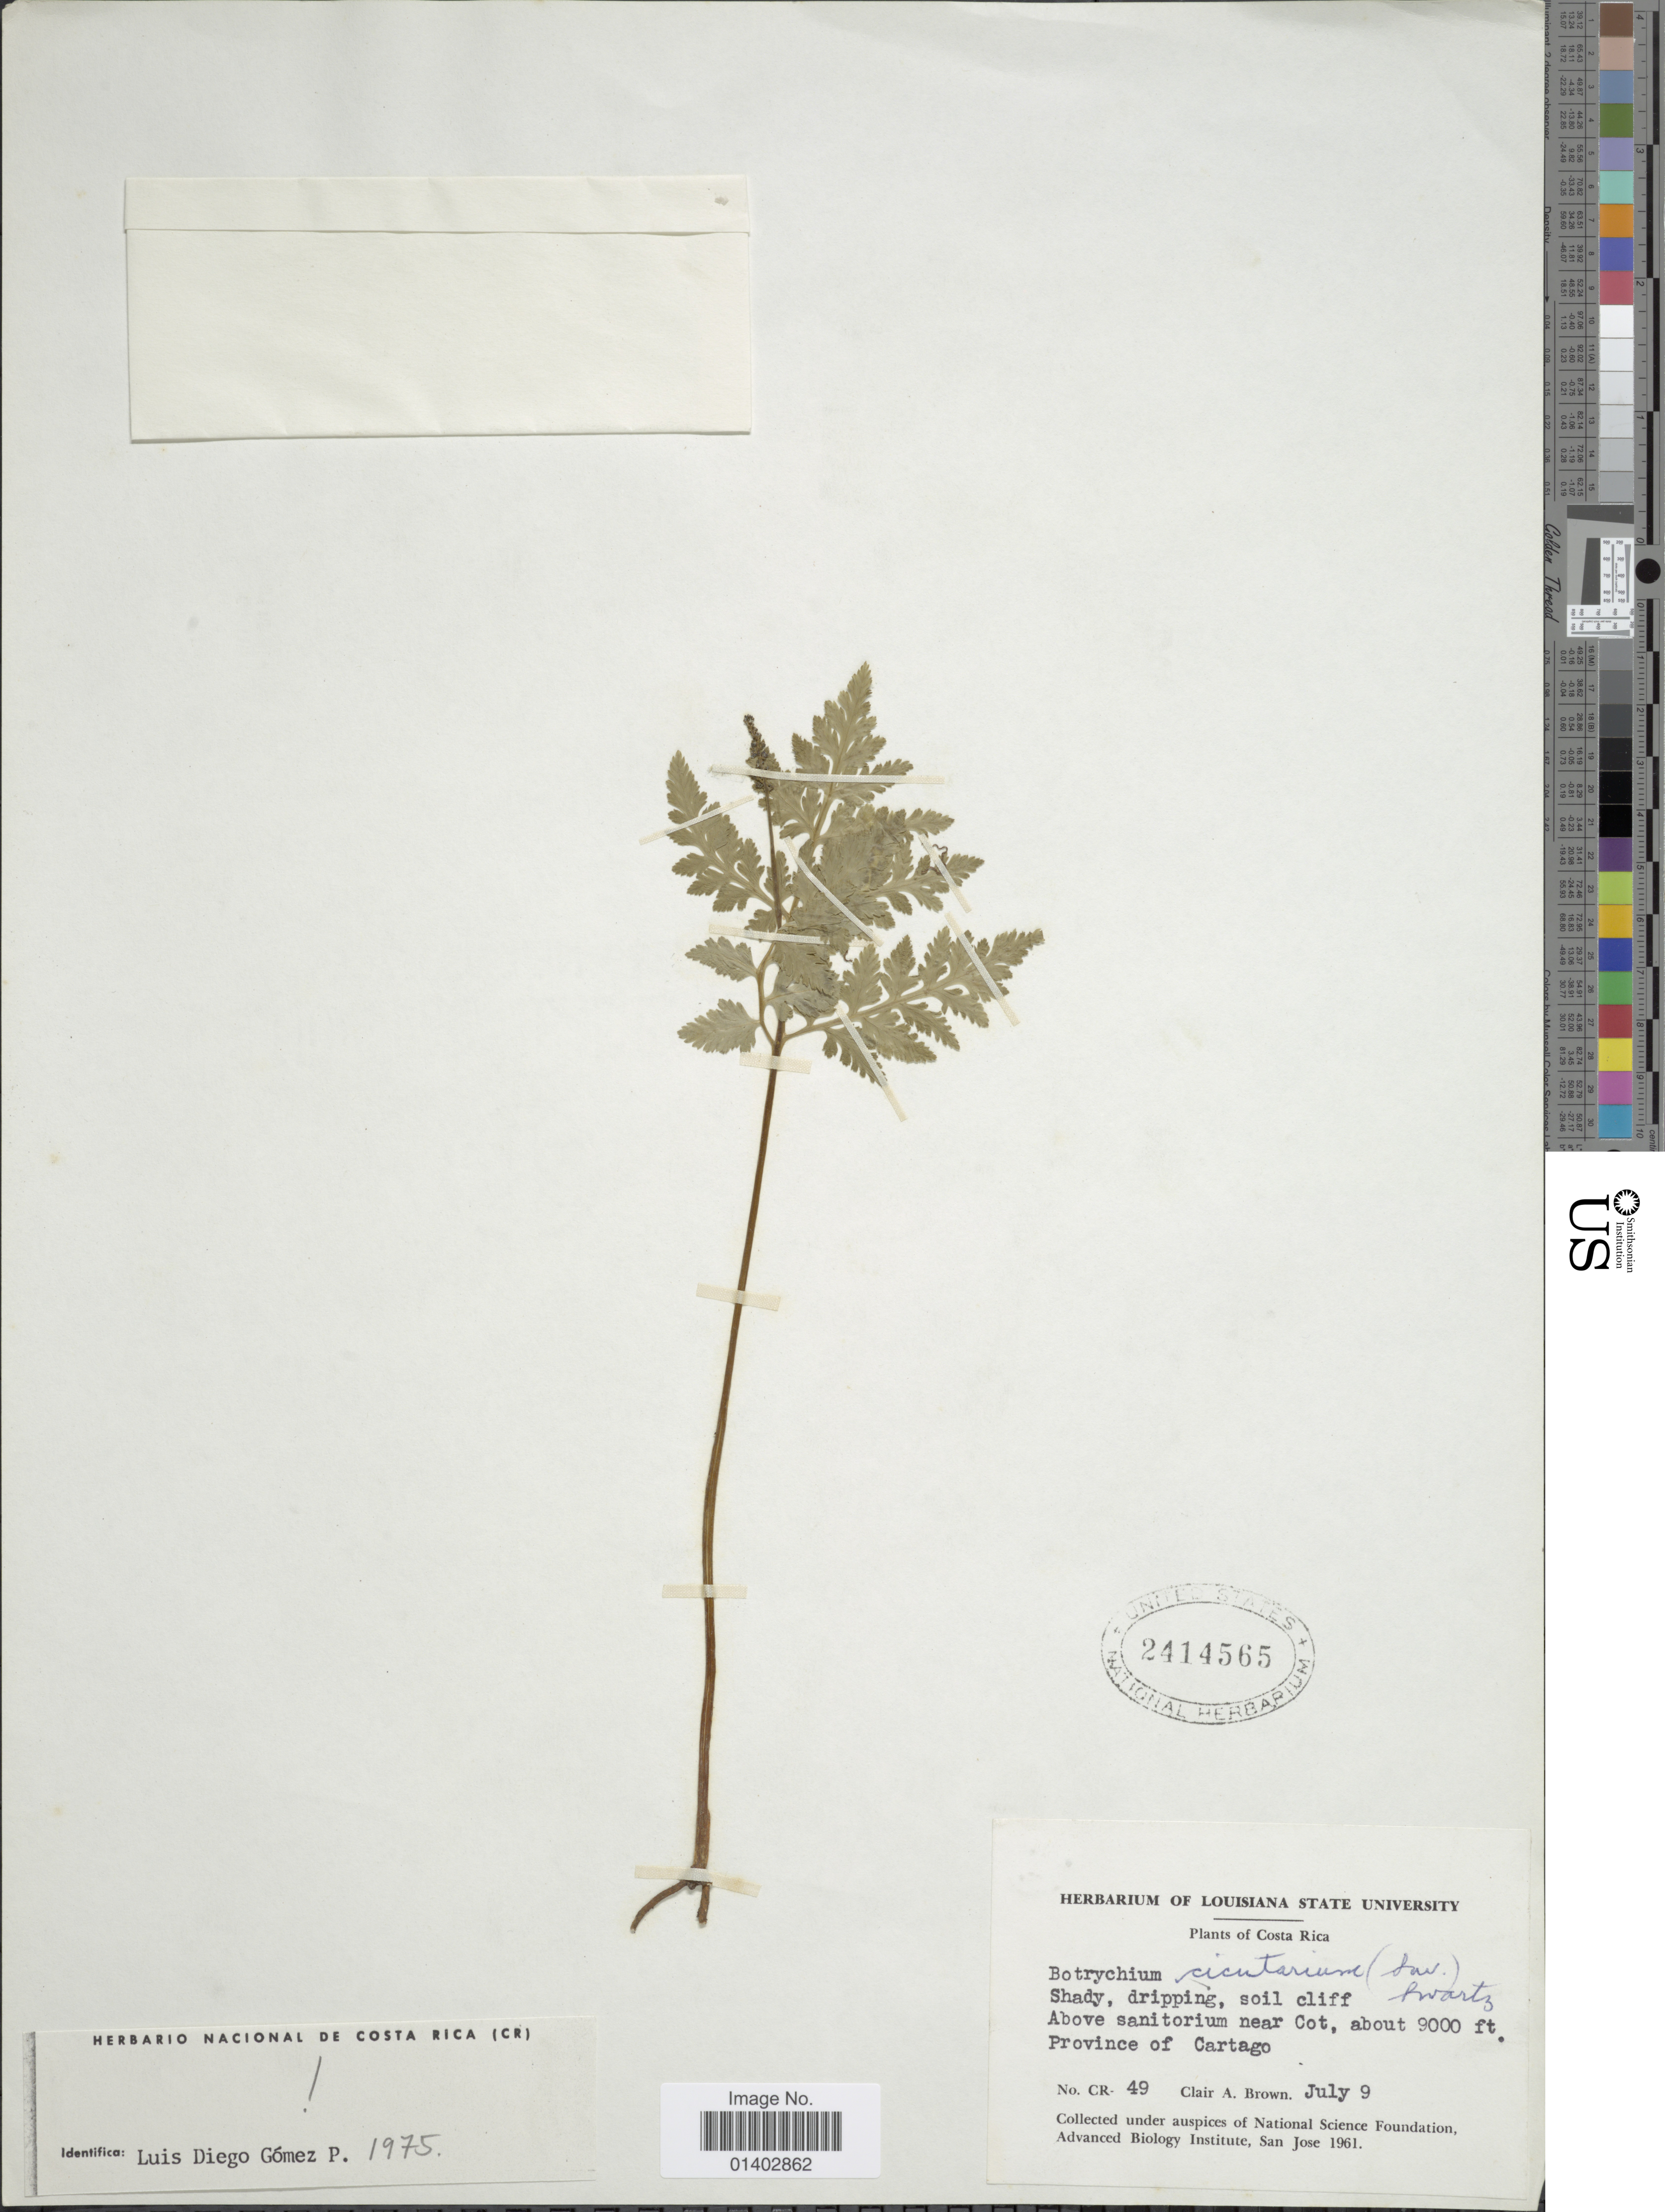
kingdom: Plantae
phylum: Tracheophyta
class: Polypodiopsida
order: Ophioglossales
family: Ophioglossaceae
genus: Botrychium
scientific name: Botrychium virginianum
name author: (L.) Sw.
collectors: C. A. Brown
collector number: CR-49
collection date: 1961-07-09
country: Costa Rica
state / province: Cartago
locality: Above sanitorium near Cot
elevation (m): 2743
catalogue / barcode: US 2414565